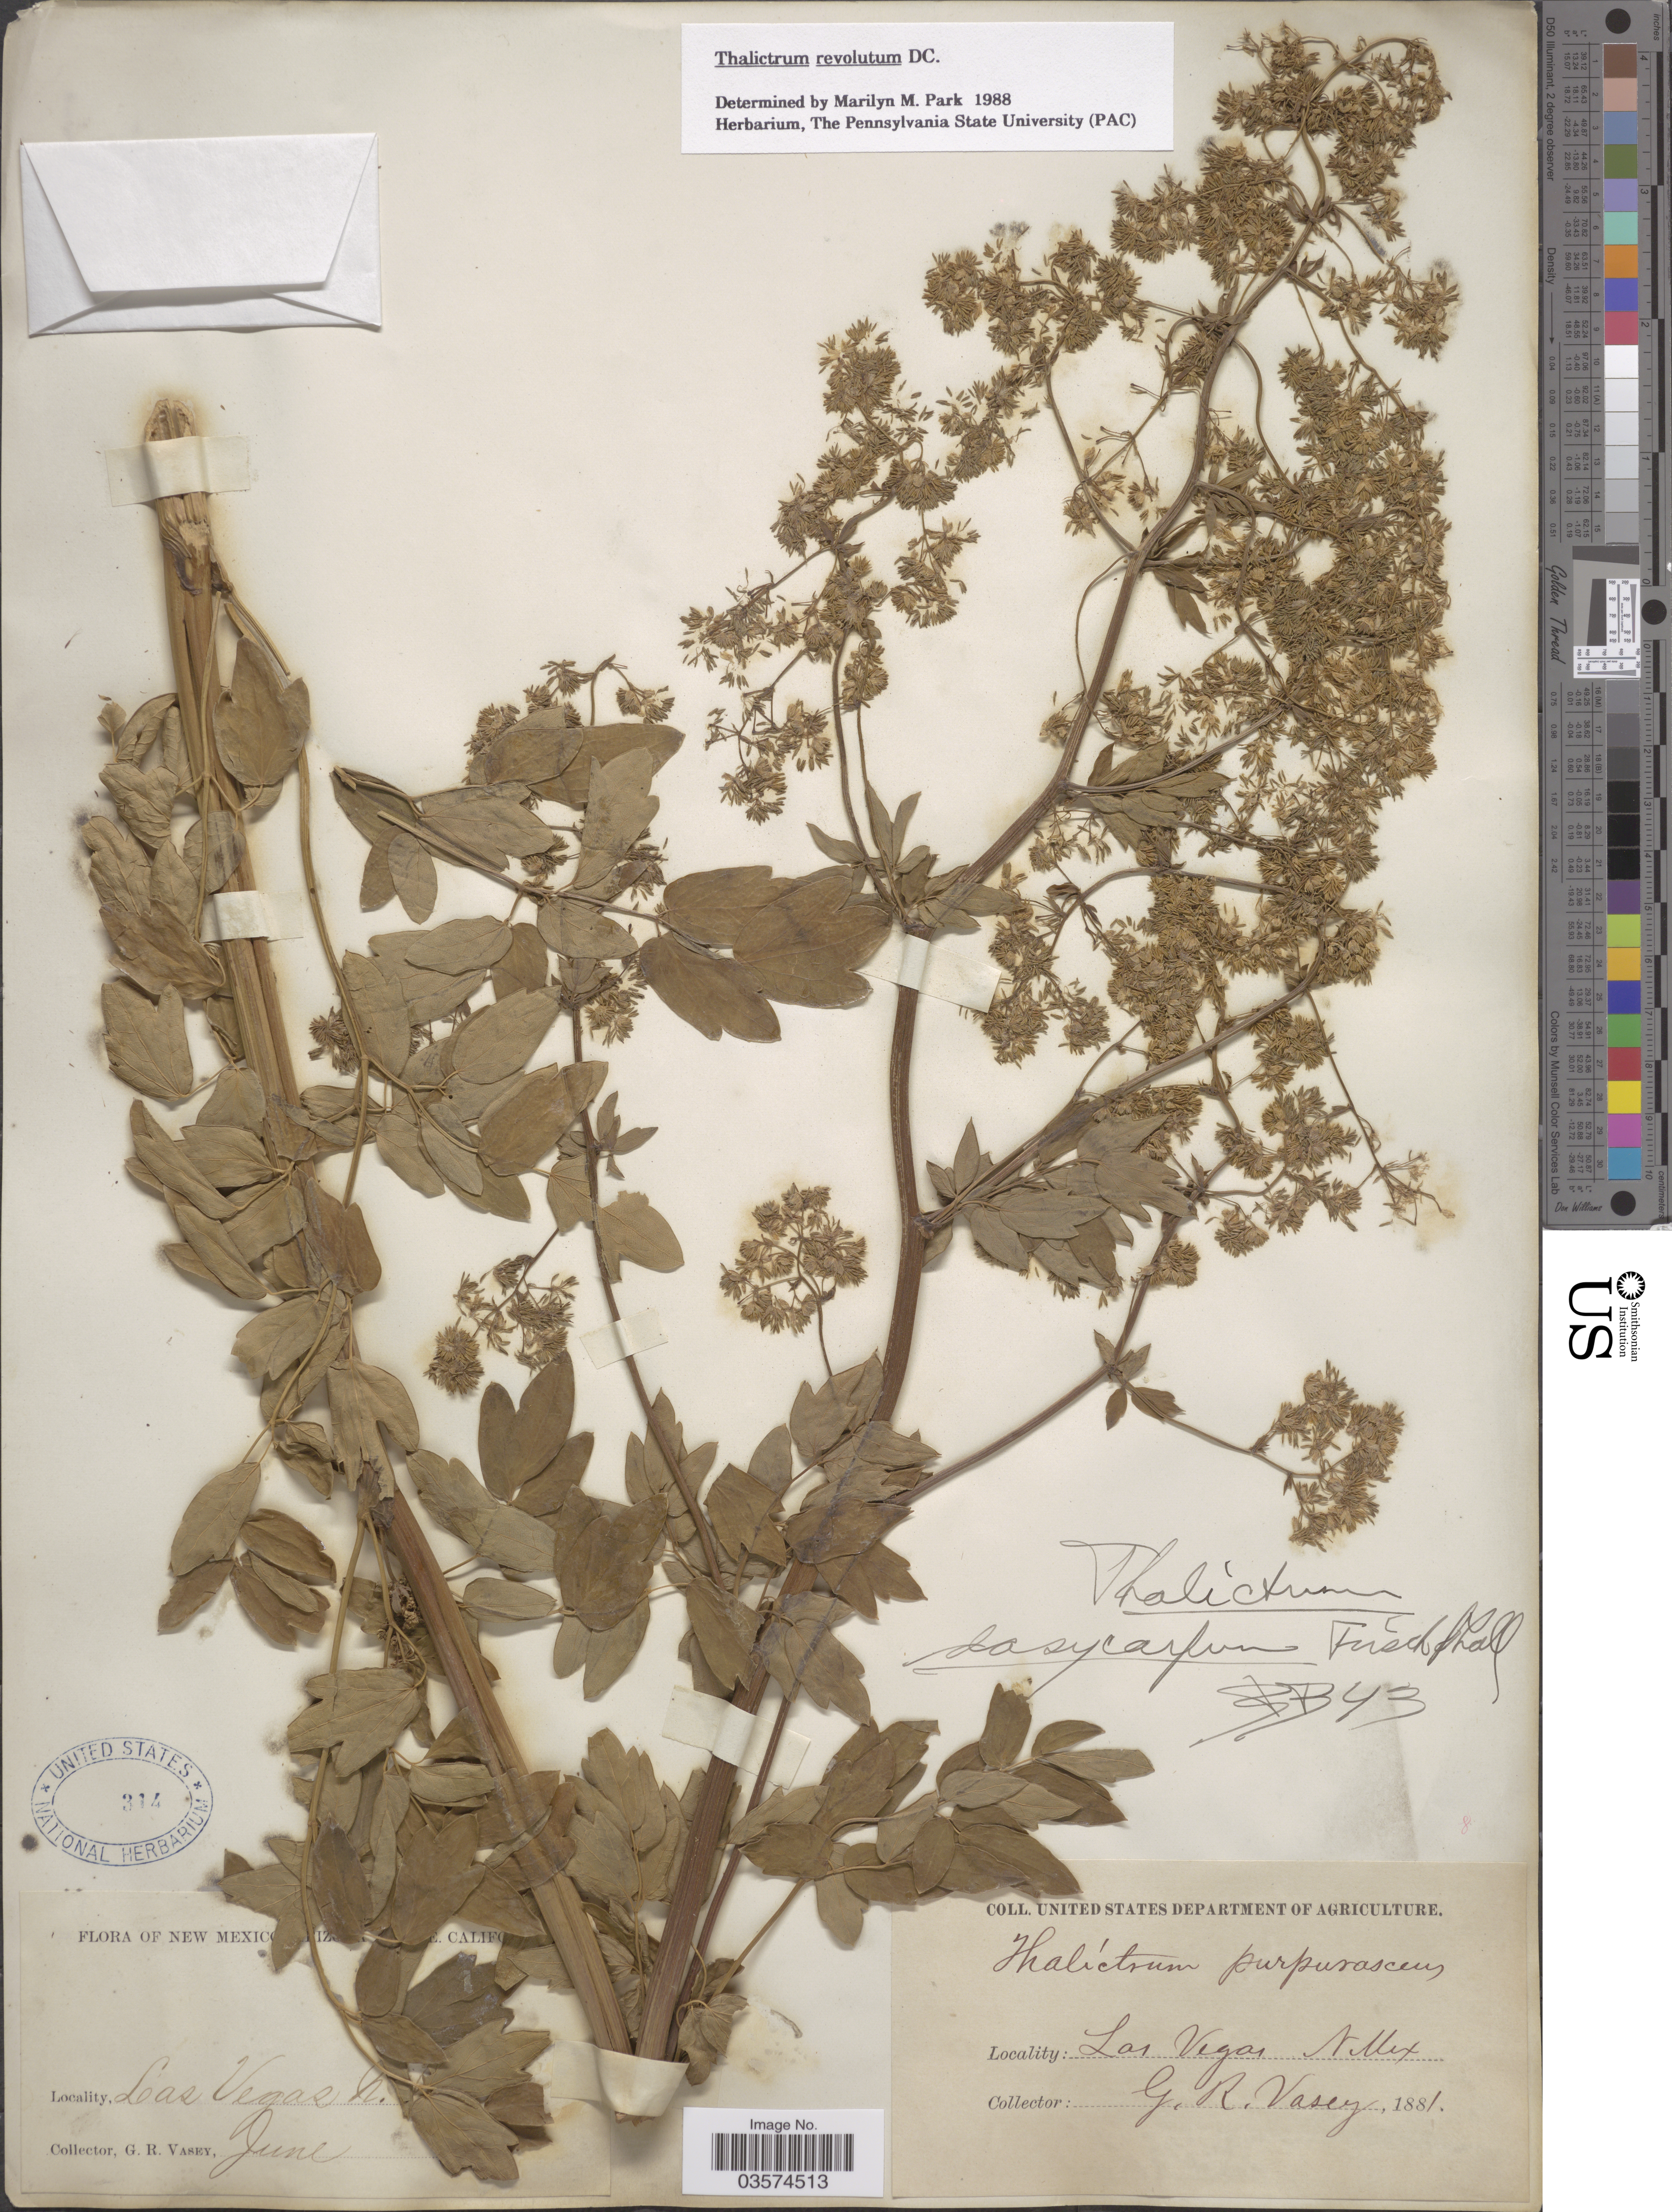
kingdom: Plantae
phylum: Tracheophyta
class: Magnoliopsida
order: Ranunculales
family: Ranunculaceae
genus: Thalictrum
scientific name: Thalictrum amphibolum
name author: Greene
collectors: G. R. Vasey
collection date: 1881-06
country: United States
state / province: New Mexico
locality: Las Vegas.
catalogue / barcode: US 314